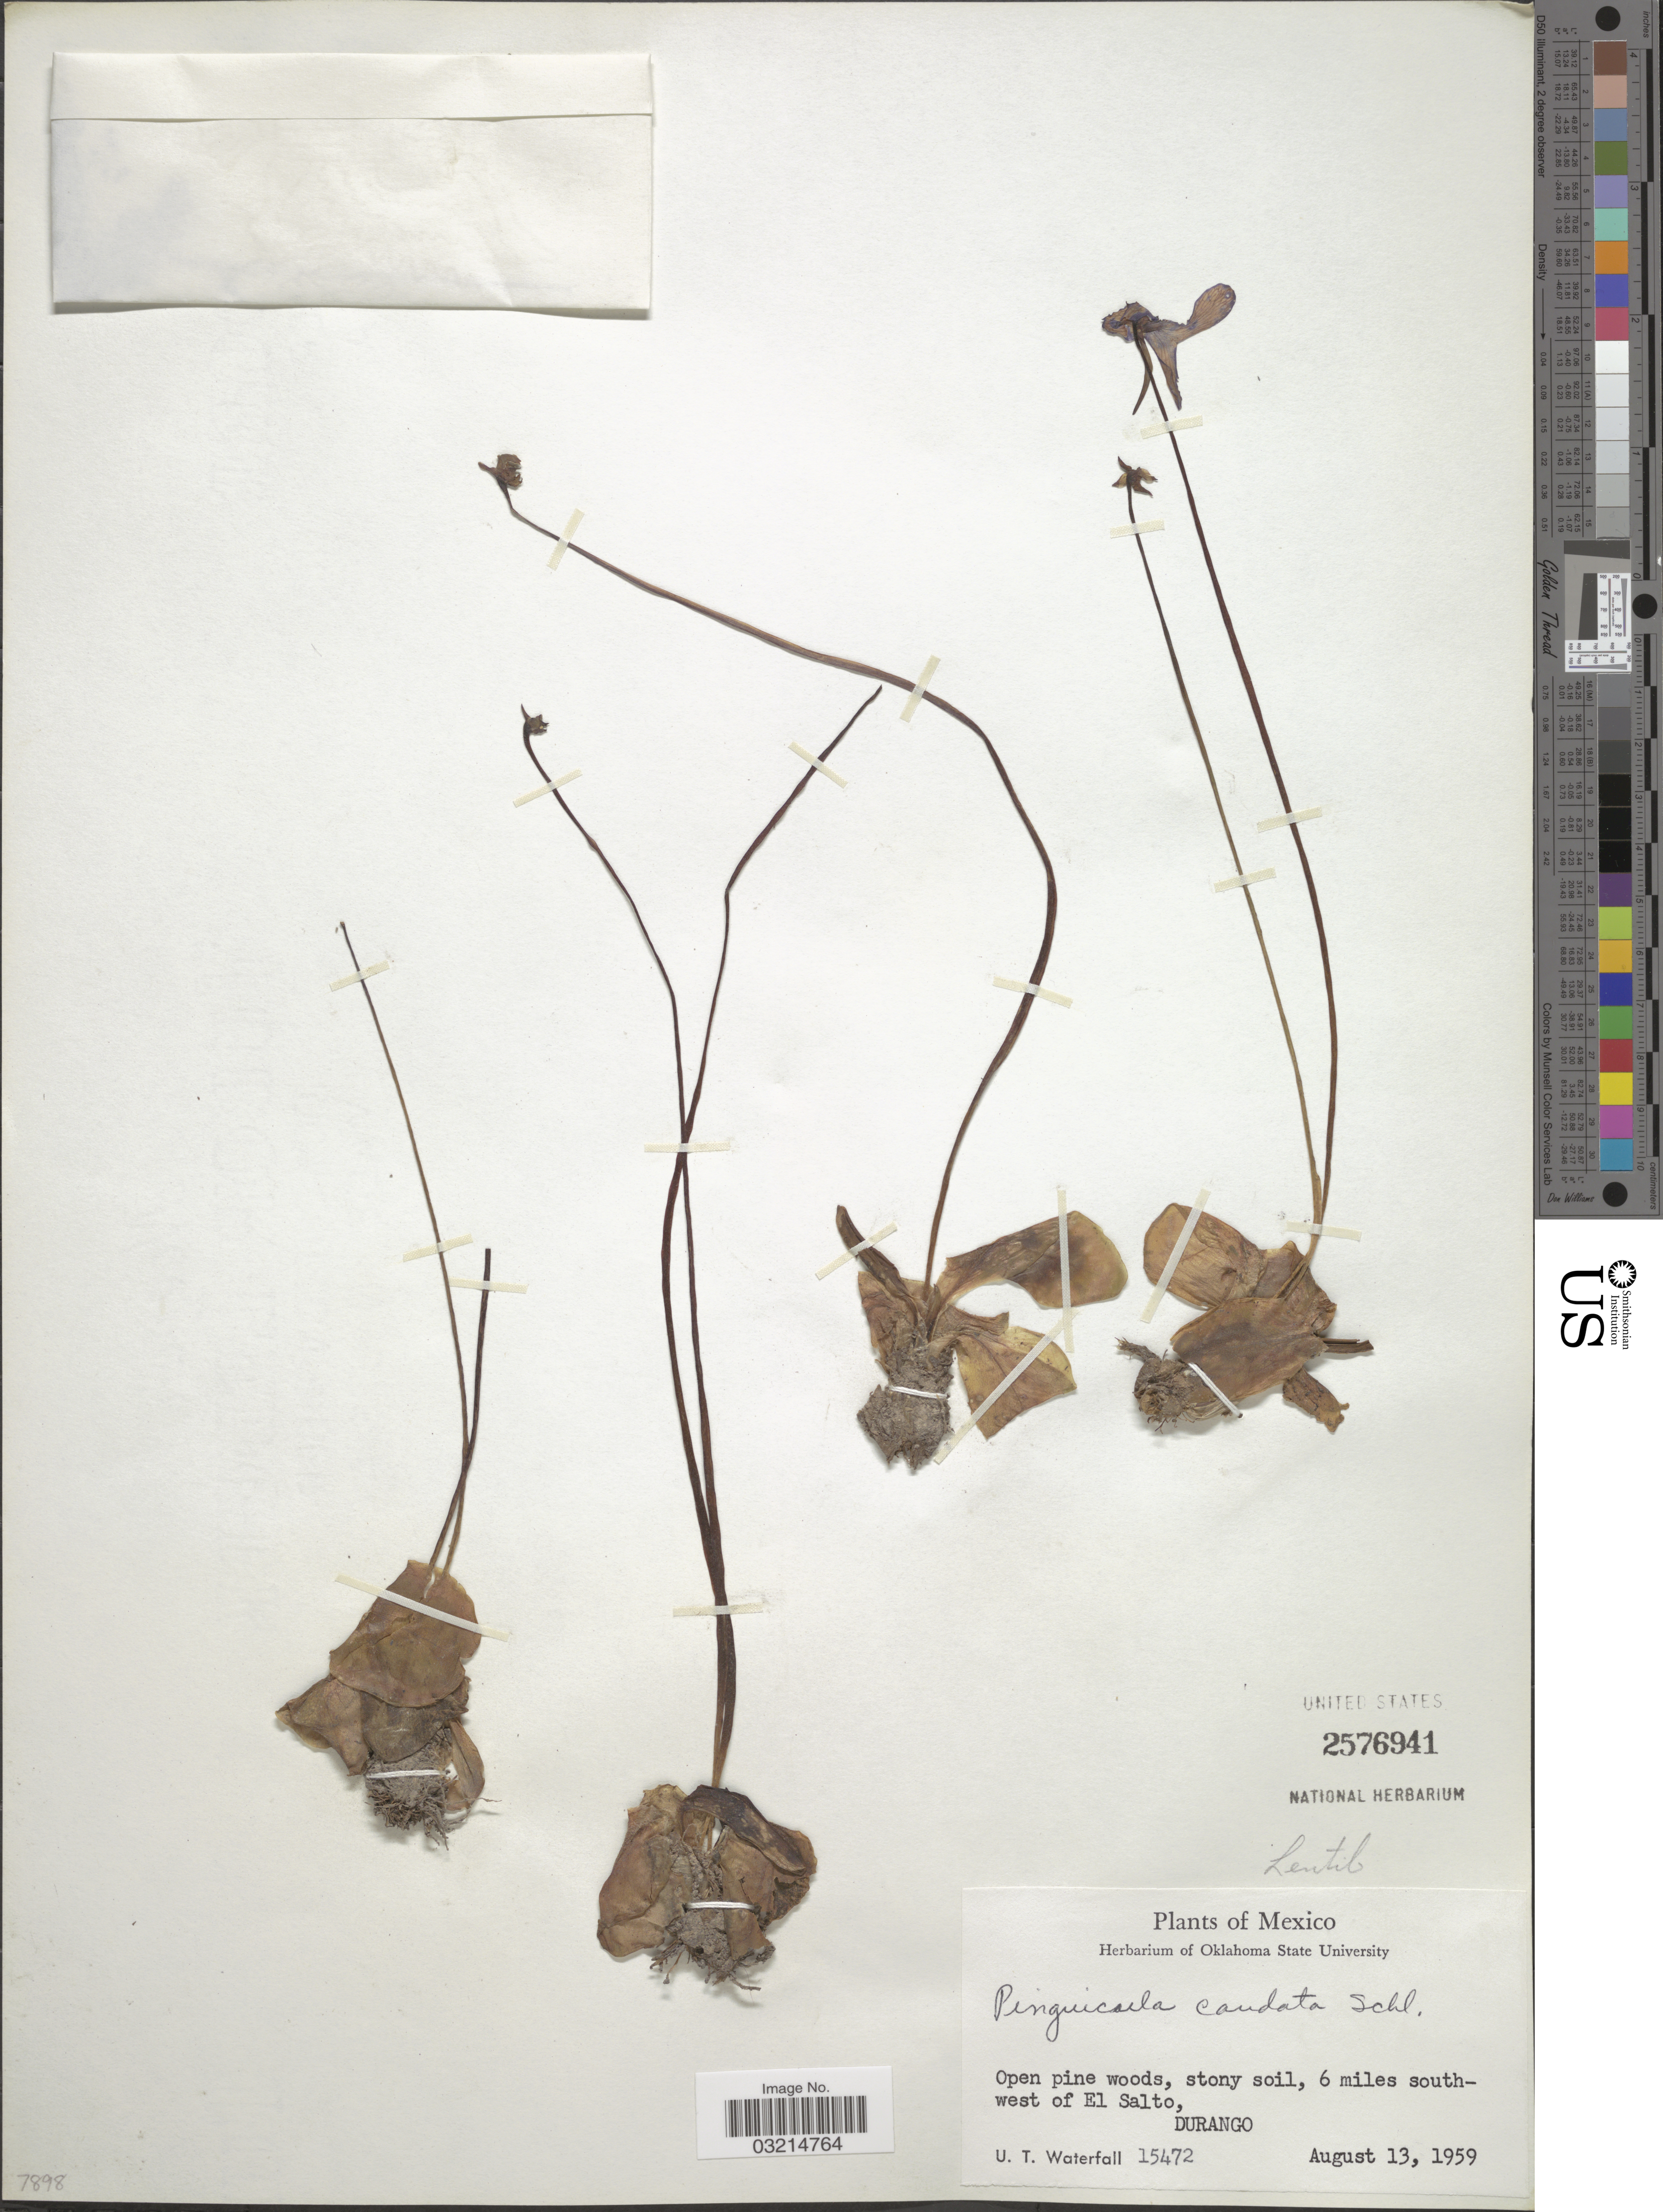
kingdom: Plantae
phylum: Tracheophyta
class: Magnoliopsida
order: Lamiales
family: Lentibulariaceae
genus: Pinguicula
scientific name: Pinguicula caudata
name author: Schltdl.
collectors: U. T. Waterfall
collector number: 15472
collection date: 1959-08-13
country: Mexico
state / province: Durango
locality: Open pine woods, stony soil, 6 miles southwest of El Salto.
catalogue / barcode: US 2576941